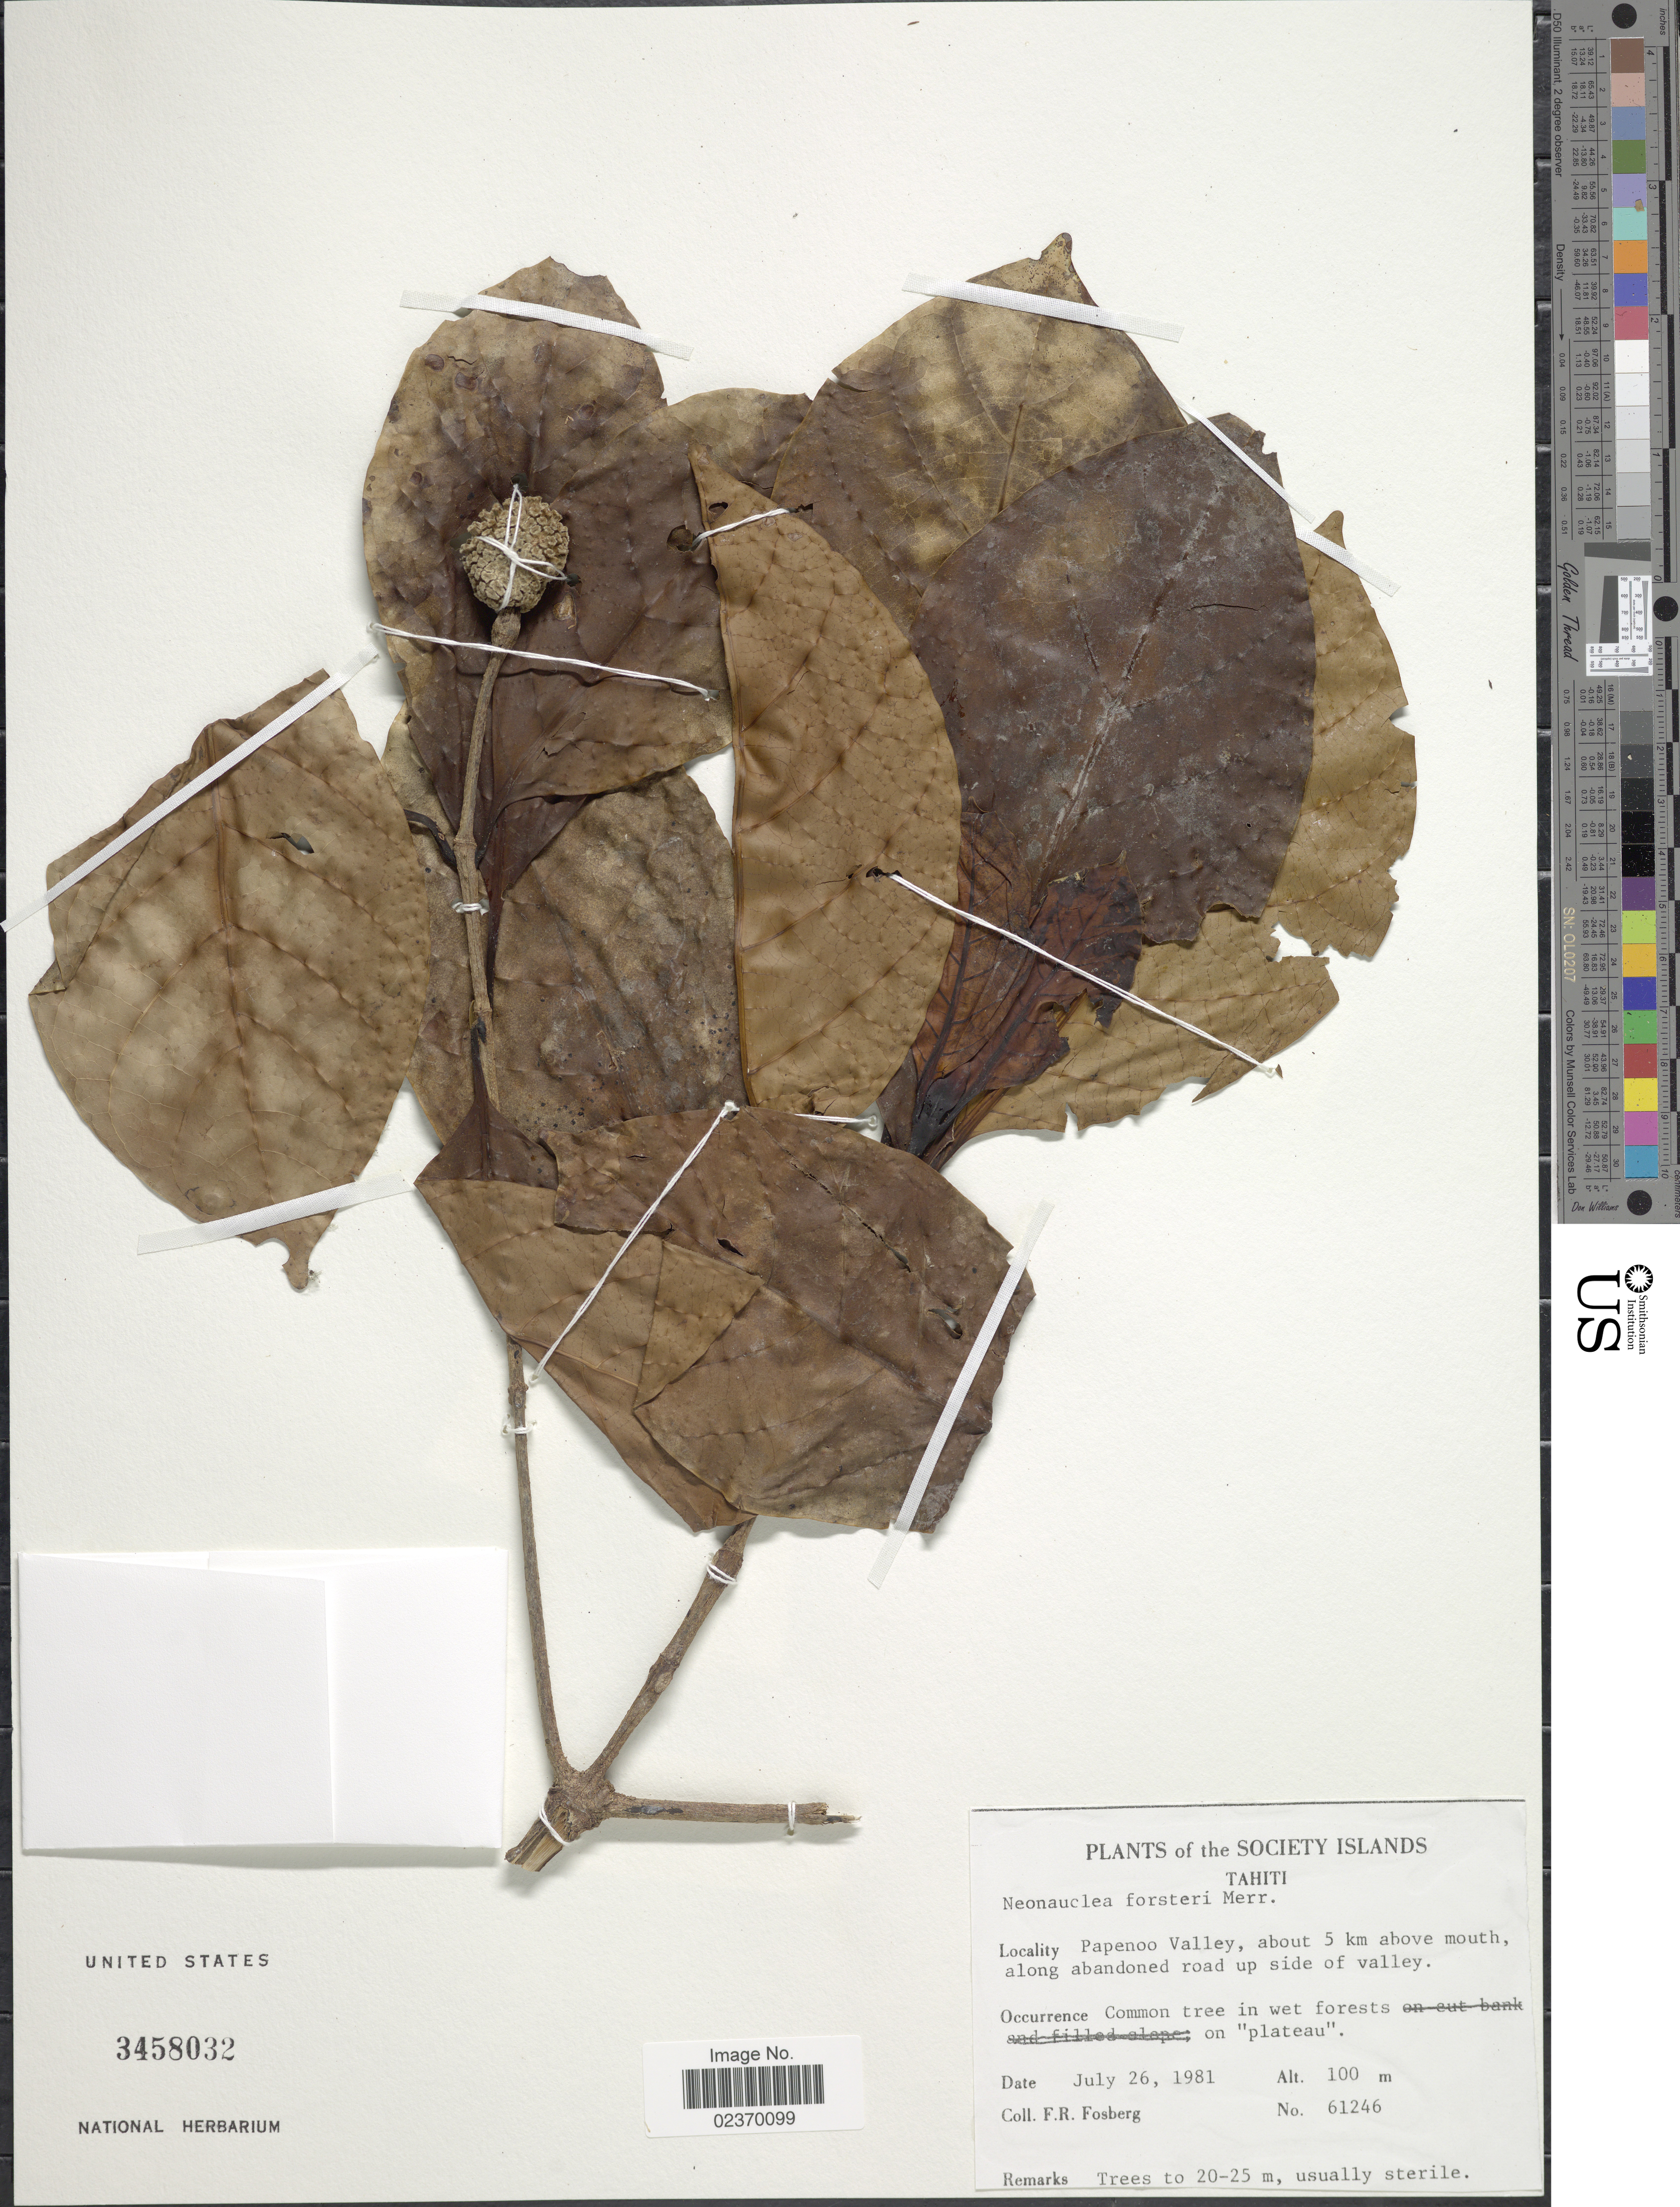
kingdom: Plantae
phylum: Tracheophyta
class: Magnoliopsida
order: Gentianales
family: Rubiaceae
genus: Neonauclea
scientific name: Neonauclea forsteri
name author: (Seem.) Merr.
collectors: F. R. Fosberg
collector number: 61246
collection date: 1981-07-26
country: French Polynesia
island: Tahiti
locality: The Society Islands, Tahiti, Papenoo Valley, about 5 km above mouth, along abandoned road up side of valley, Common tree in wet forests on 'plateau'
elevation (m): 100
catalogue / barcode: US 3458032